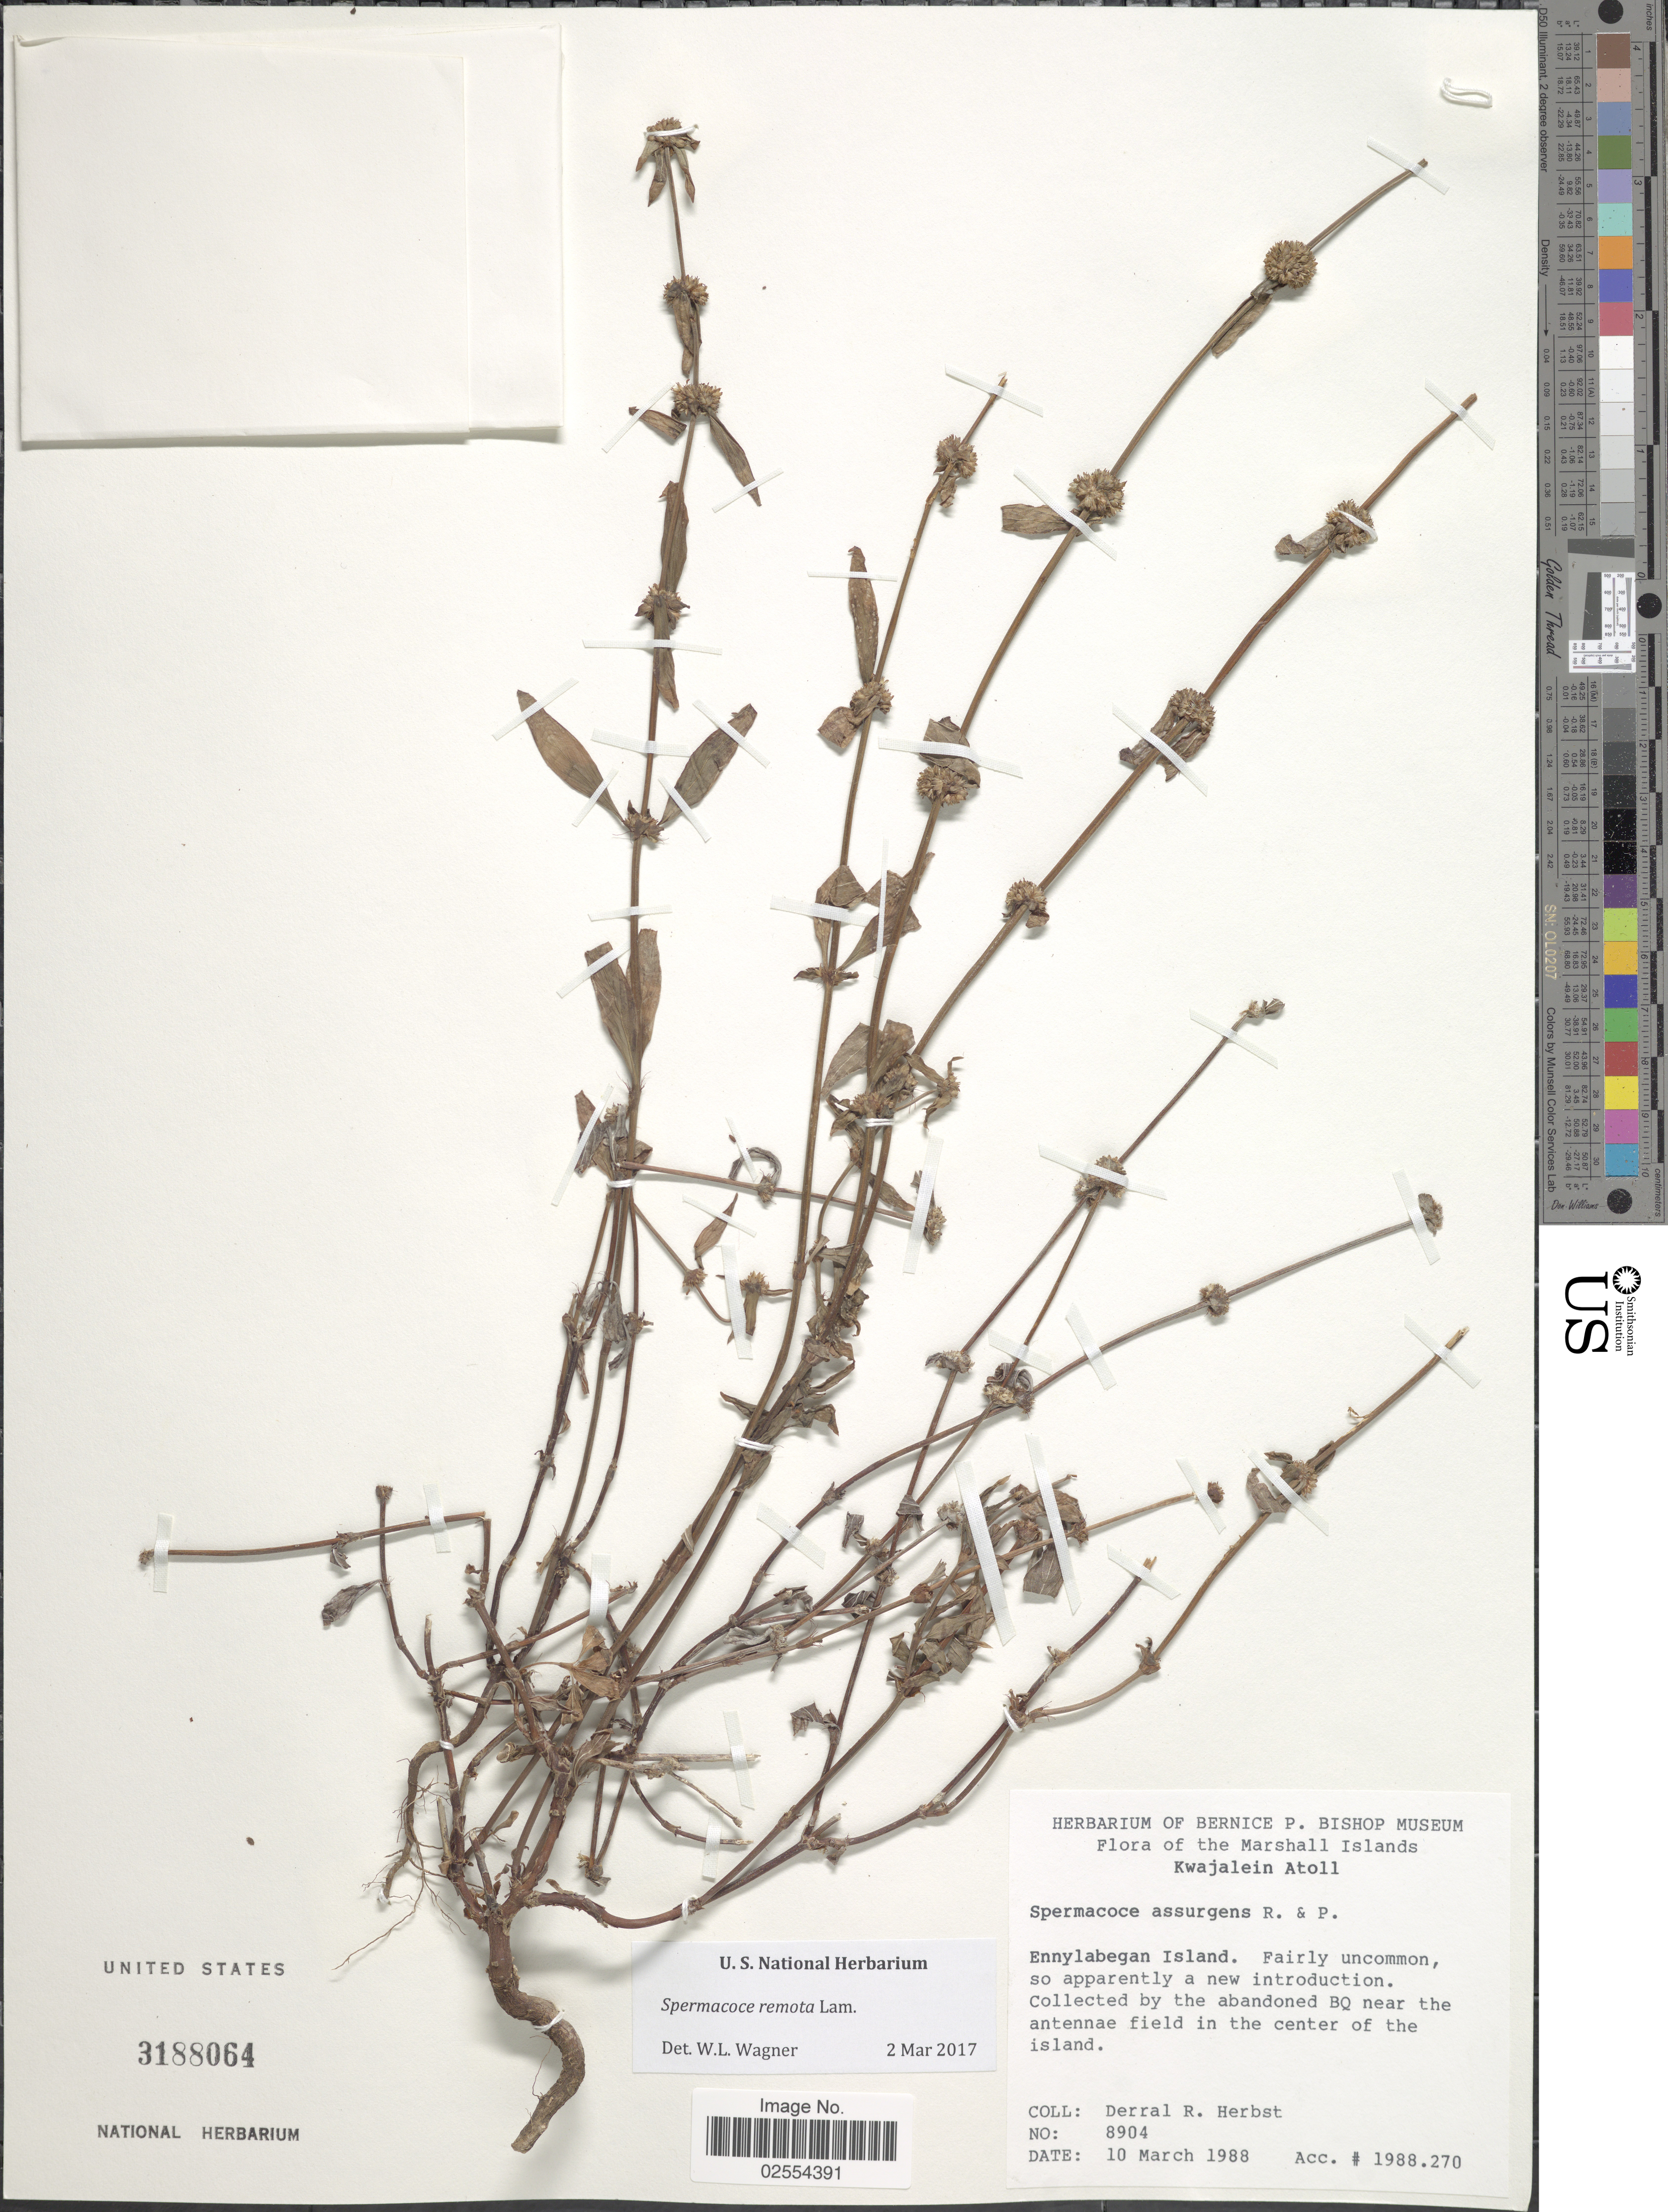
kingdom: Plantae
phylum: Tracheophyta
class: Magnoliopsida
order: Gentianales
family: Rubiaceae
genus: Spermacoce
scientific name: Spermacoce remota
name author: Lam.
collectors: D. R. Herbst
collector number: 8904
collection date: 1988-03-10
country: Marshall Islands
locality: Kwajalein Atoll, Ennylabegan Island. By the abandoned BQ near the antennae field in the center of the island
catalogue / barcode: US 3188064